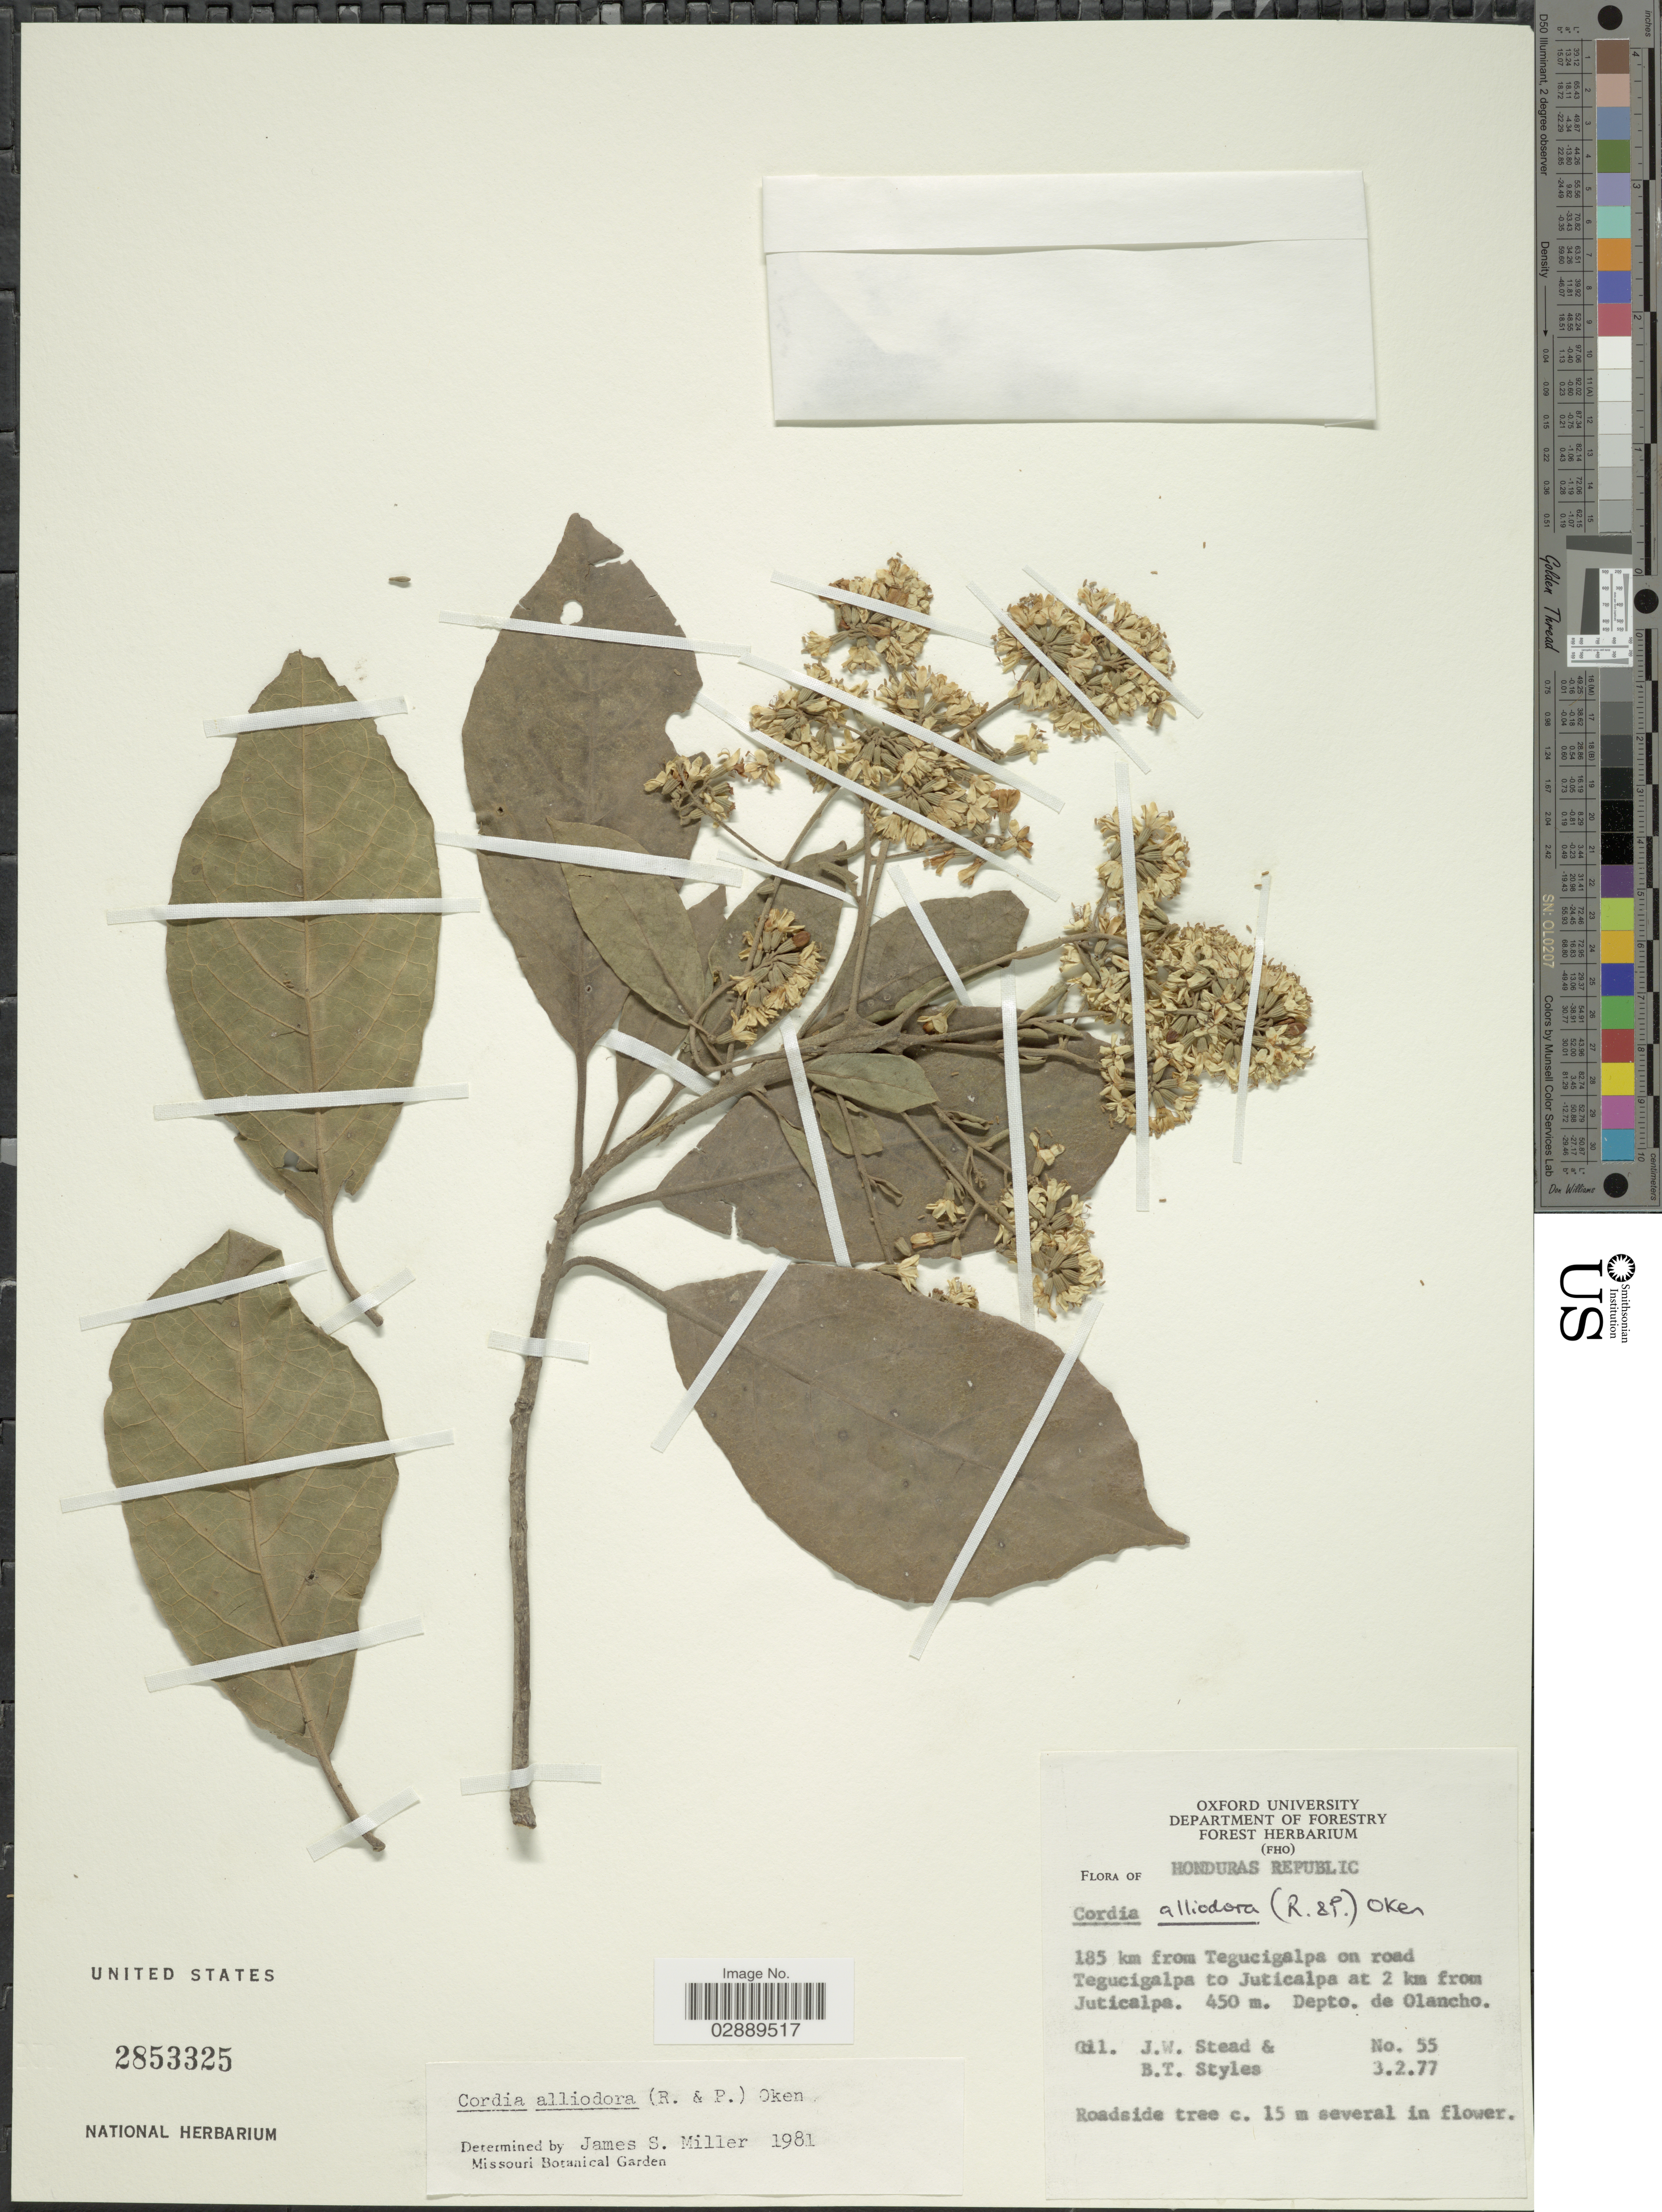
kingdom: Plantae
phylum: Tracheophyta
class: Magnoliopsida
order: Boraginales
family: Cordiaceae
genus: Cordia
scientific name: Cordia alliodora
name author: (Ruiz & Pav.) Oken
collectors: J. Stead & B. T. Styles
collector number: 55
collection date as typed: Transcribed d/m/y: 3/2/77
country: Honduras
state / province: Olancho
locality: Honduras Republic. 185 km from Tegucigalpa on road Tegucigalpa to Juticalpa at 2 km from Juticalpa. Depto. de Olancho.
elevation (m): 450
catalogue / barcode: US 2853325